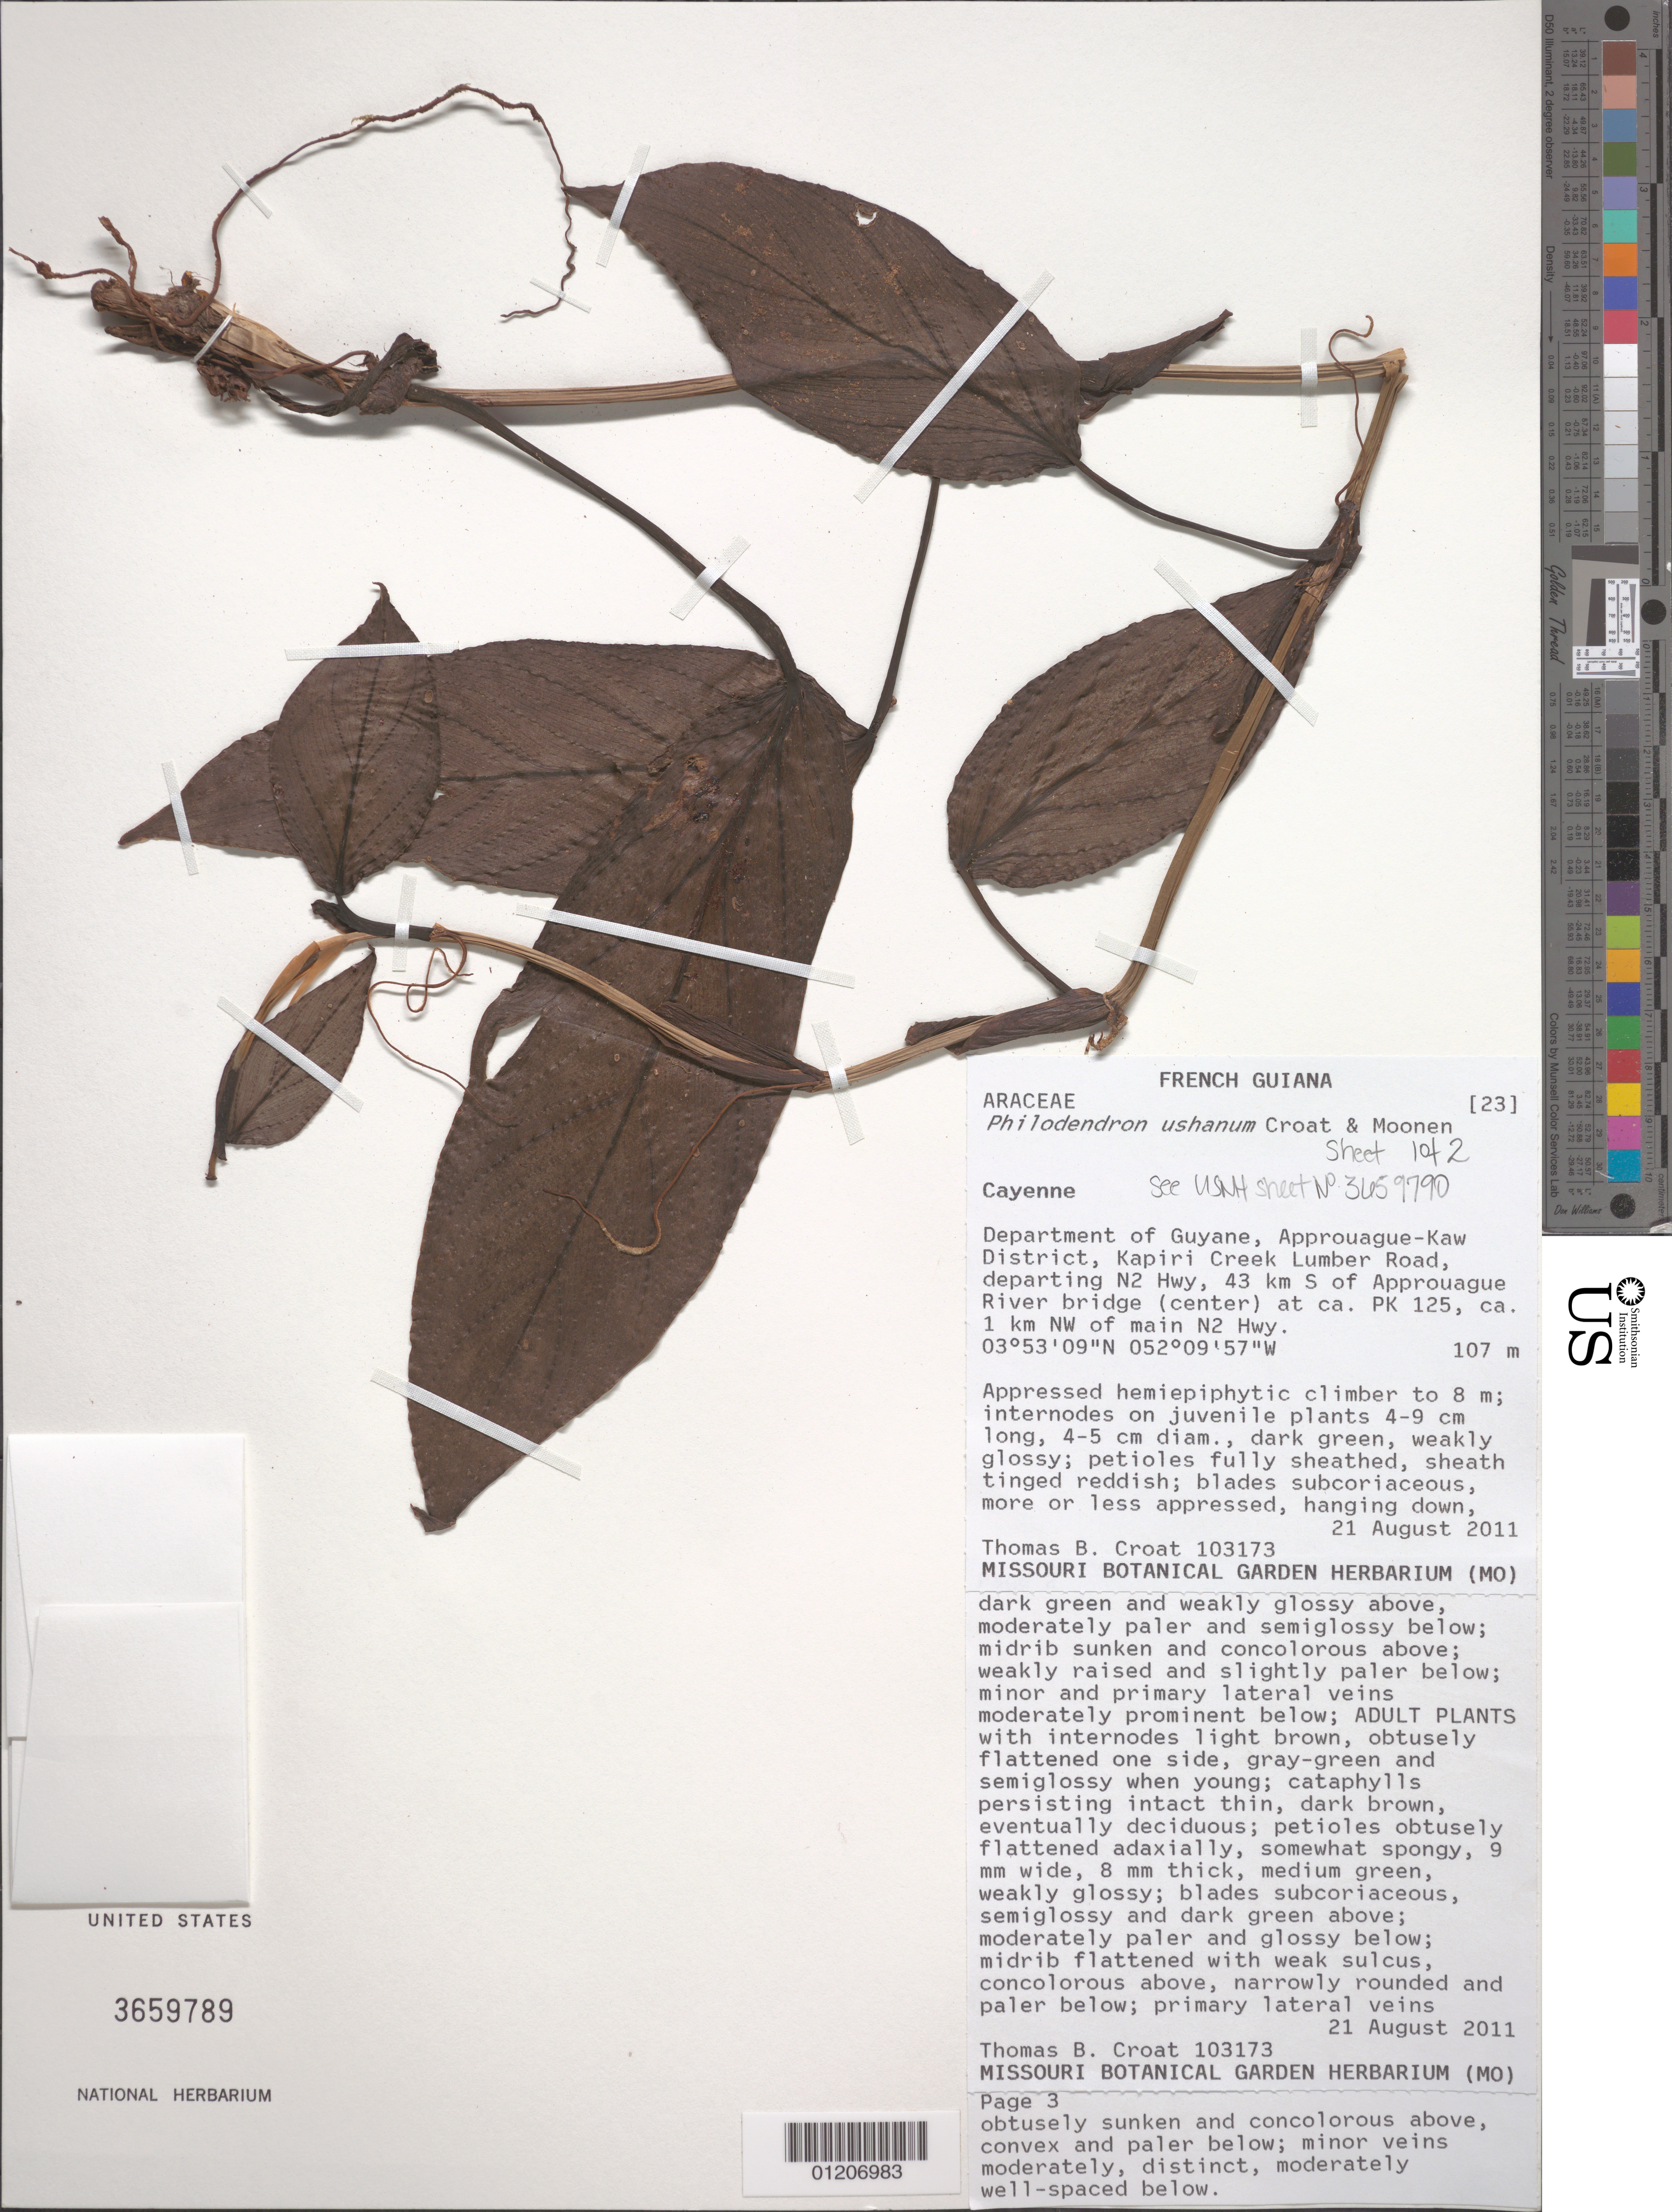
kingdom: Plantae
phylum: Tracheophyta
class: Liliopsida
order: Alismatales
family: Araceae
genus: Philodendron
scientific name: Philodendron ushanum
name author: Croat & Moonen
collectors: T. B. Croat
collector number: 103173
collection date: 2011-08-21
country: French Guiana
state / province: Cayenne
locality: Approuague-Kaw District, Kapiri Creek Lumber Road, departing N2 Hwy, 43 km S of Approuague River bridge (center) at ca. PK 125, ca 1km NW of main N2 Hwy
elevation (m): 107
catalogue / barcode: US 3659789